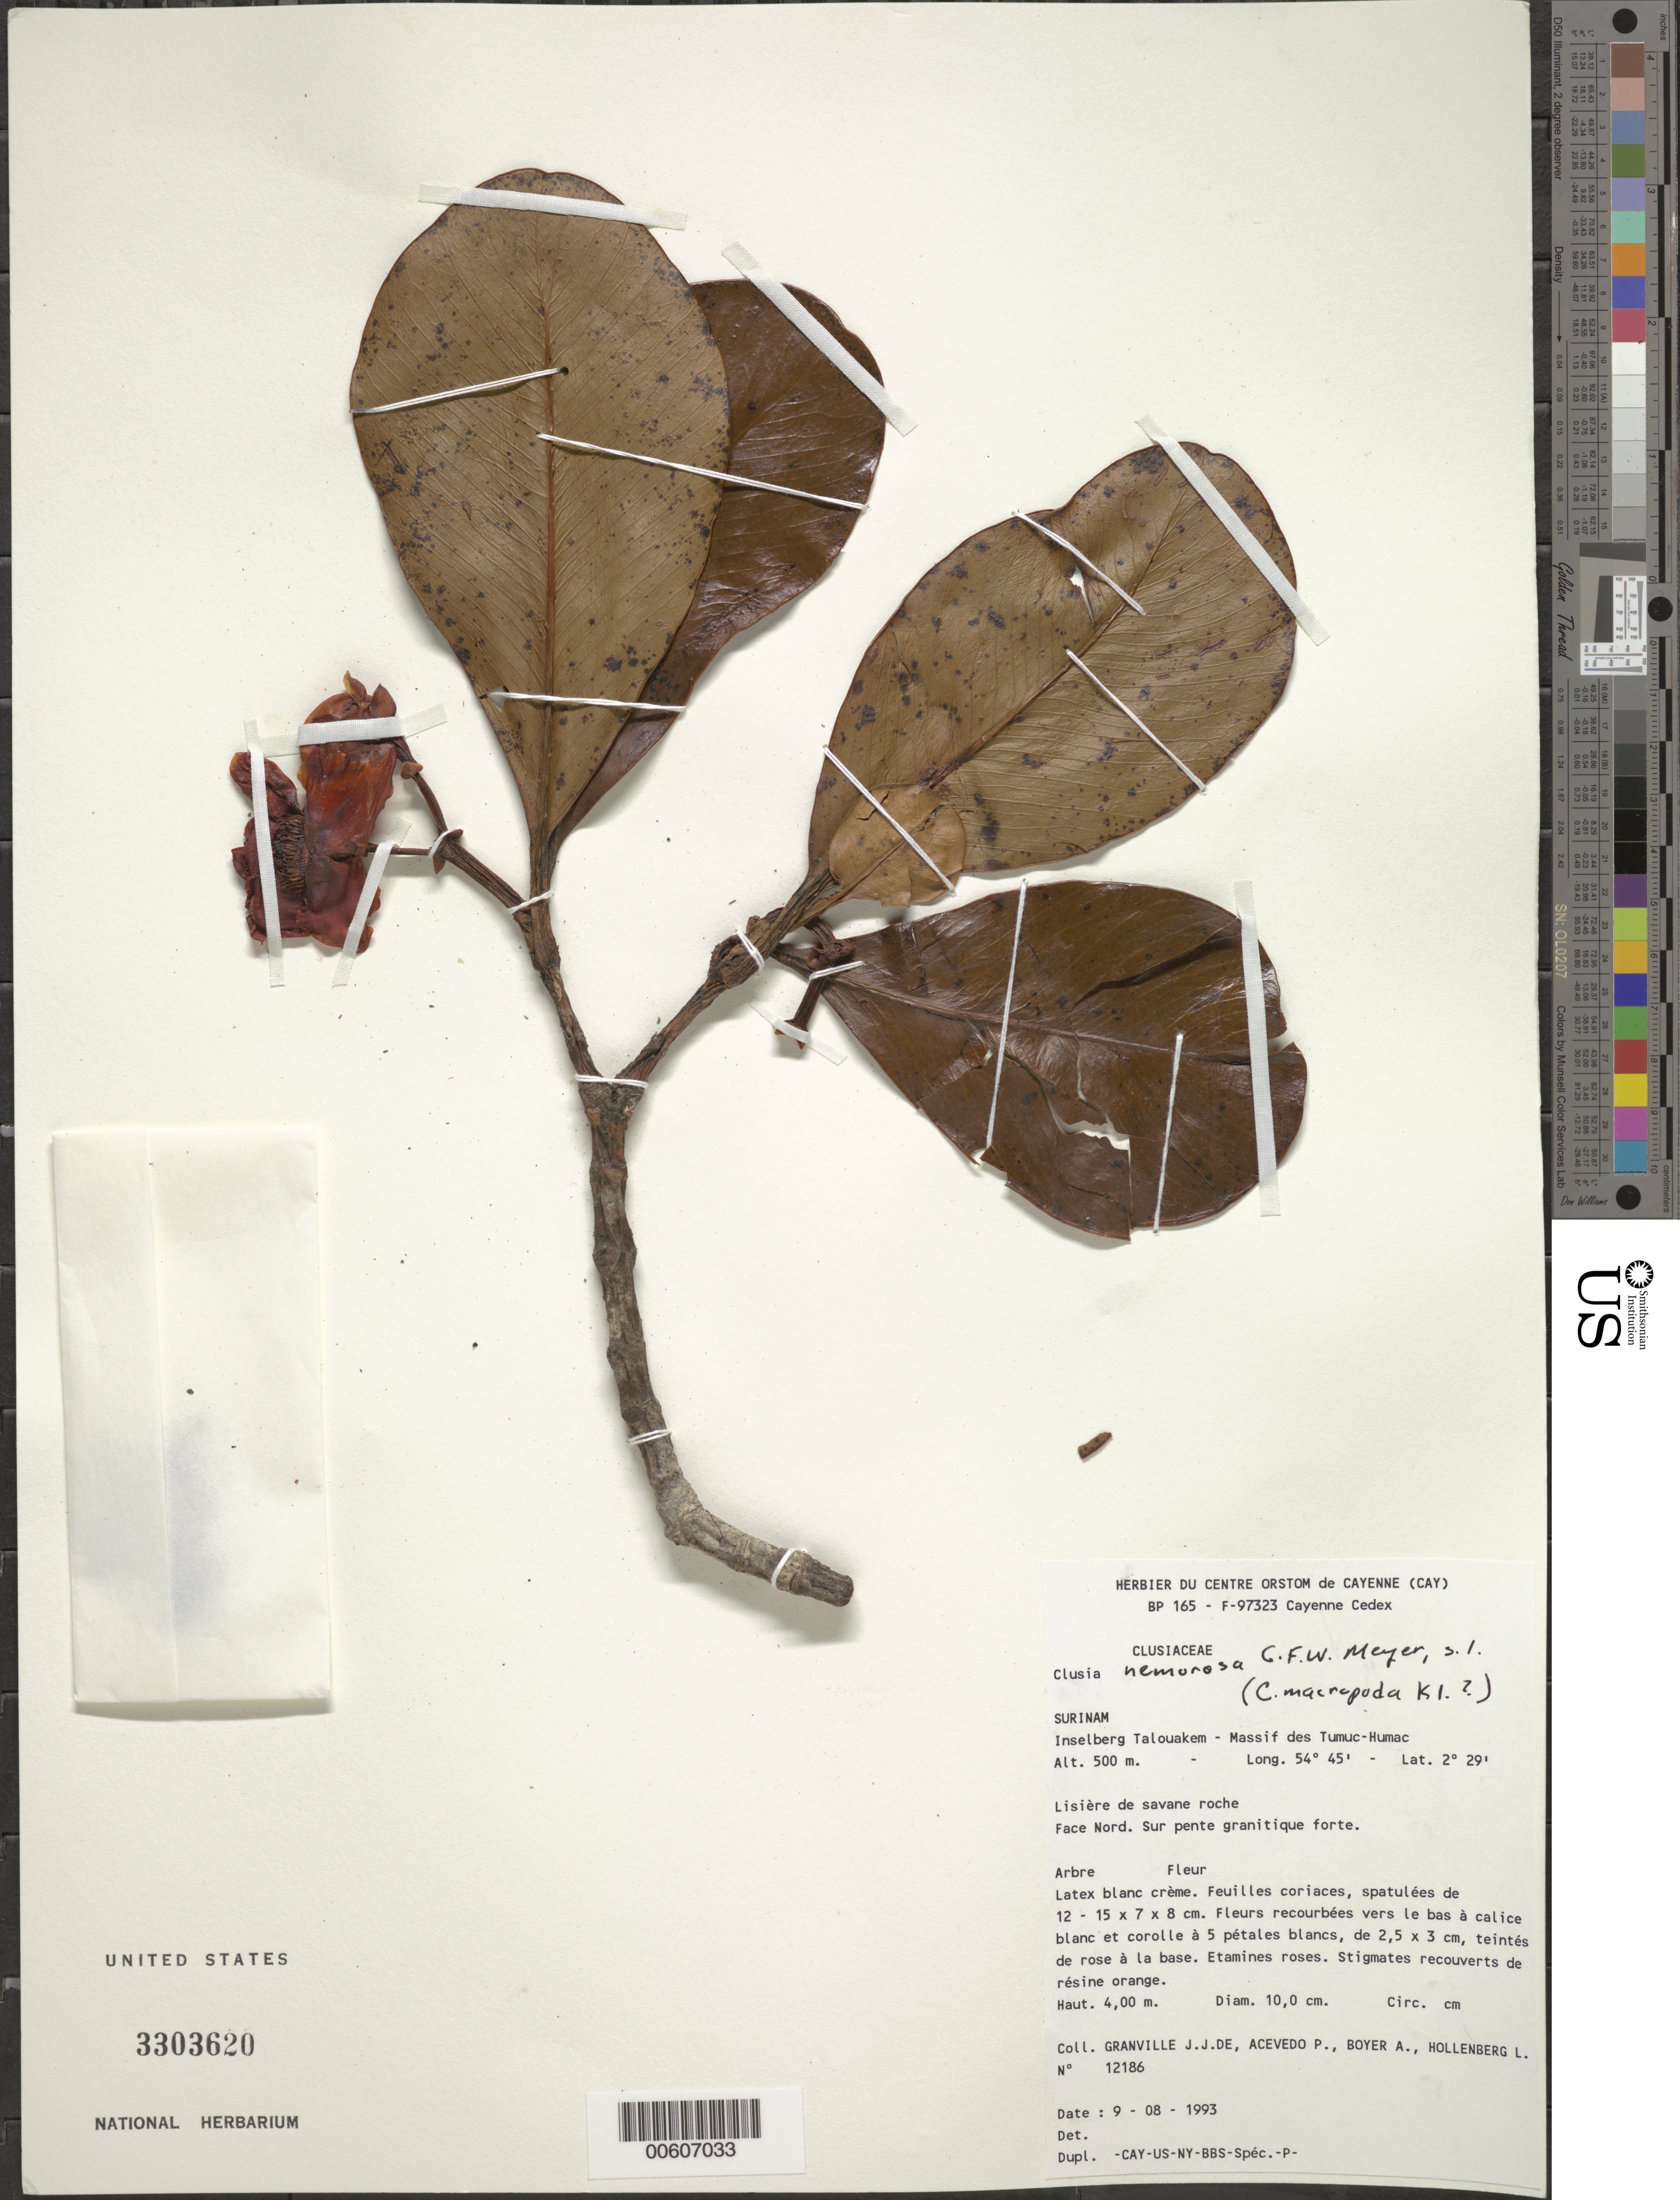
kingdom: Plantae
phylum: Tracheophyta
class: Magnoliopsida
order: Malpighiales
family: Clusiaceae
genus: Clusia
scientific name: Clusia nemorosa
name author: G. Mey.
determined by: Pipoly, J. J., III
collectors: J.-J. de Granville, P. Acevedo-Rodr., A. Boyer & L. Hollenberg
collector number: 12186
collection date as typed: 9-Aug-93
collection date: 1993-08-09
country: Suriname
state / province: Sipaliwini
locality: Inselberg Talouakem, Massif des Tumuc-Humac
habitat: Lisiere de savane roche. Face Nord. Su pente granitique forte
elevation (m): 500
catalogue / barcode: US 3303620